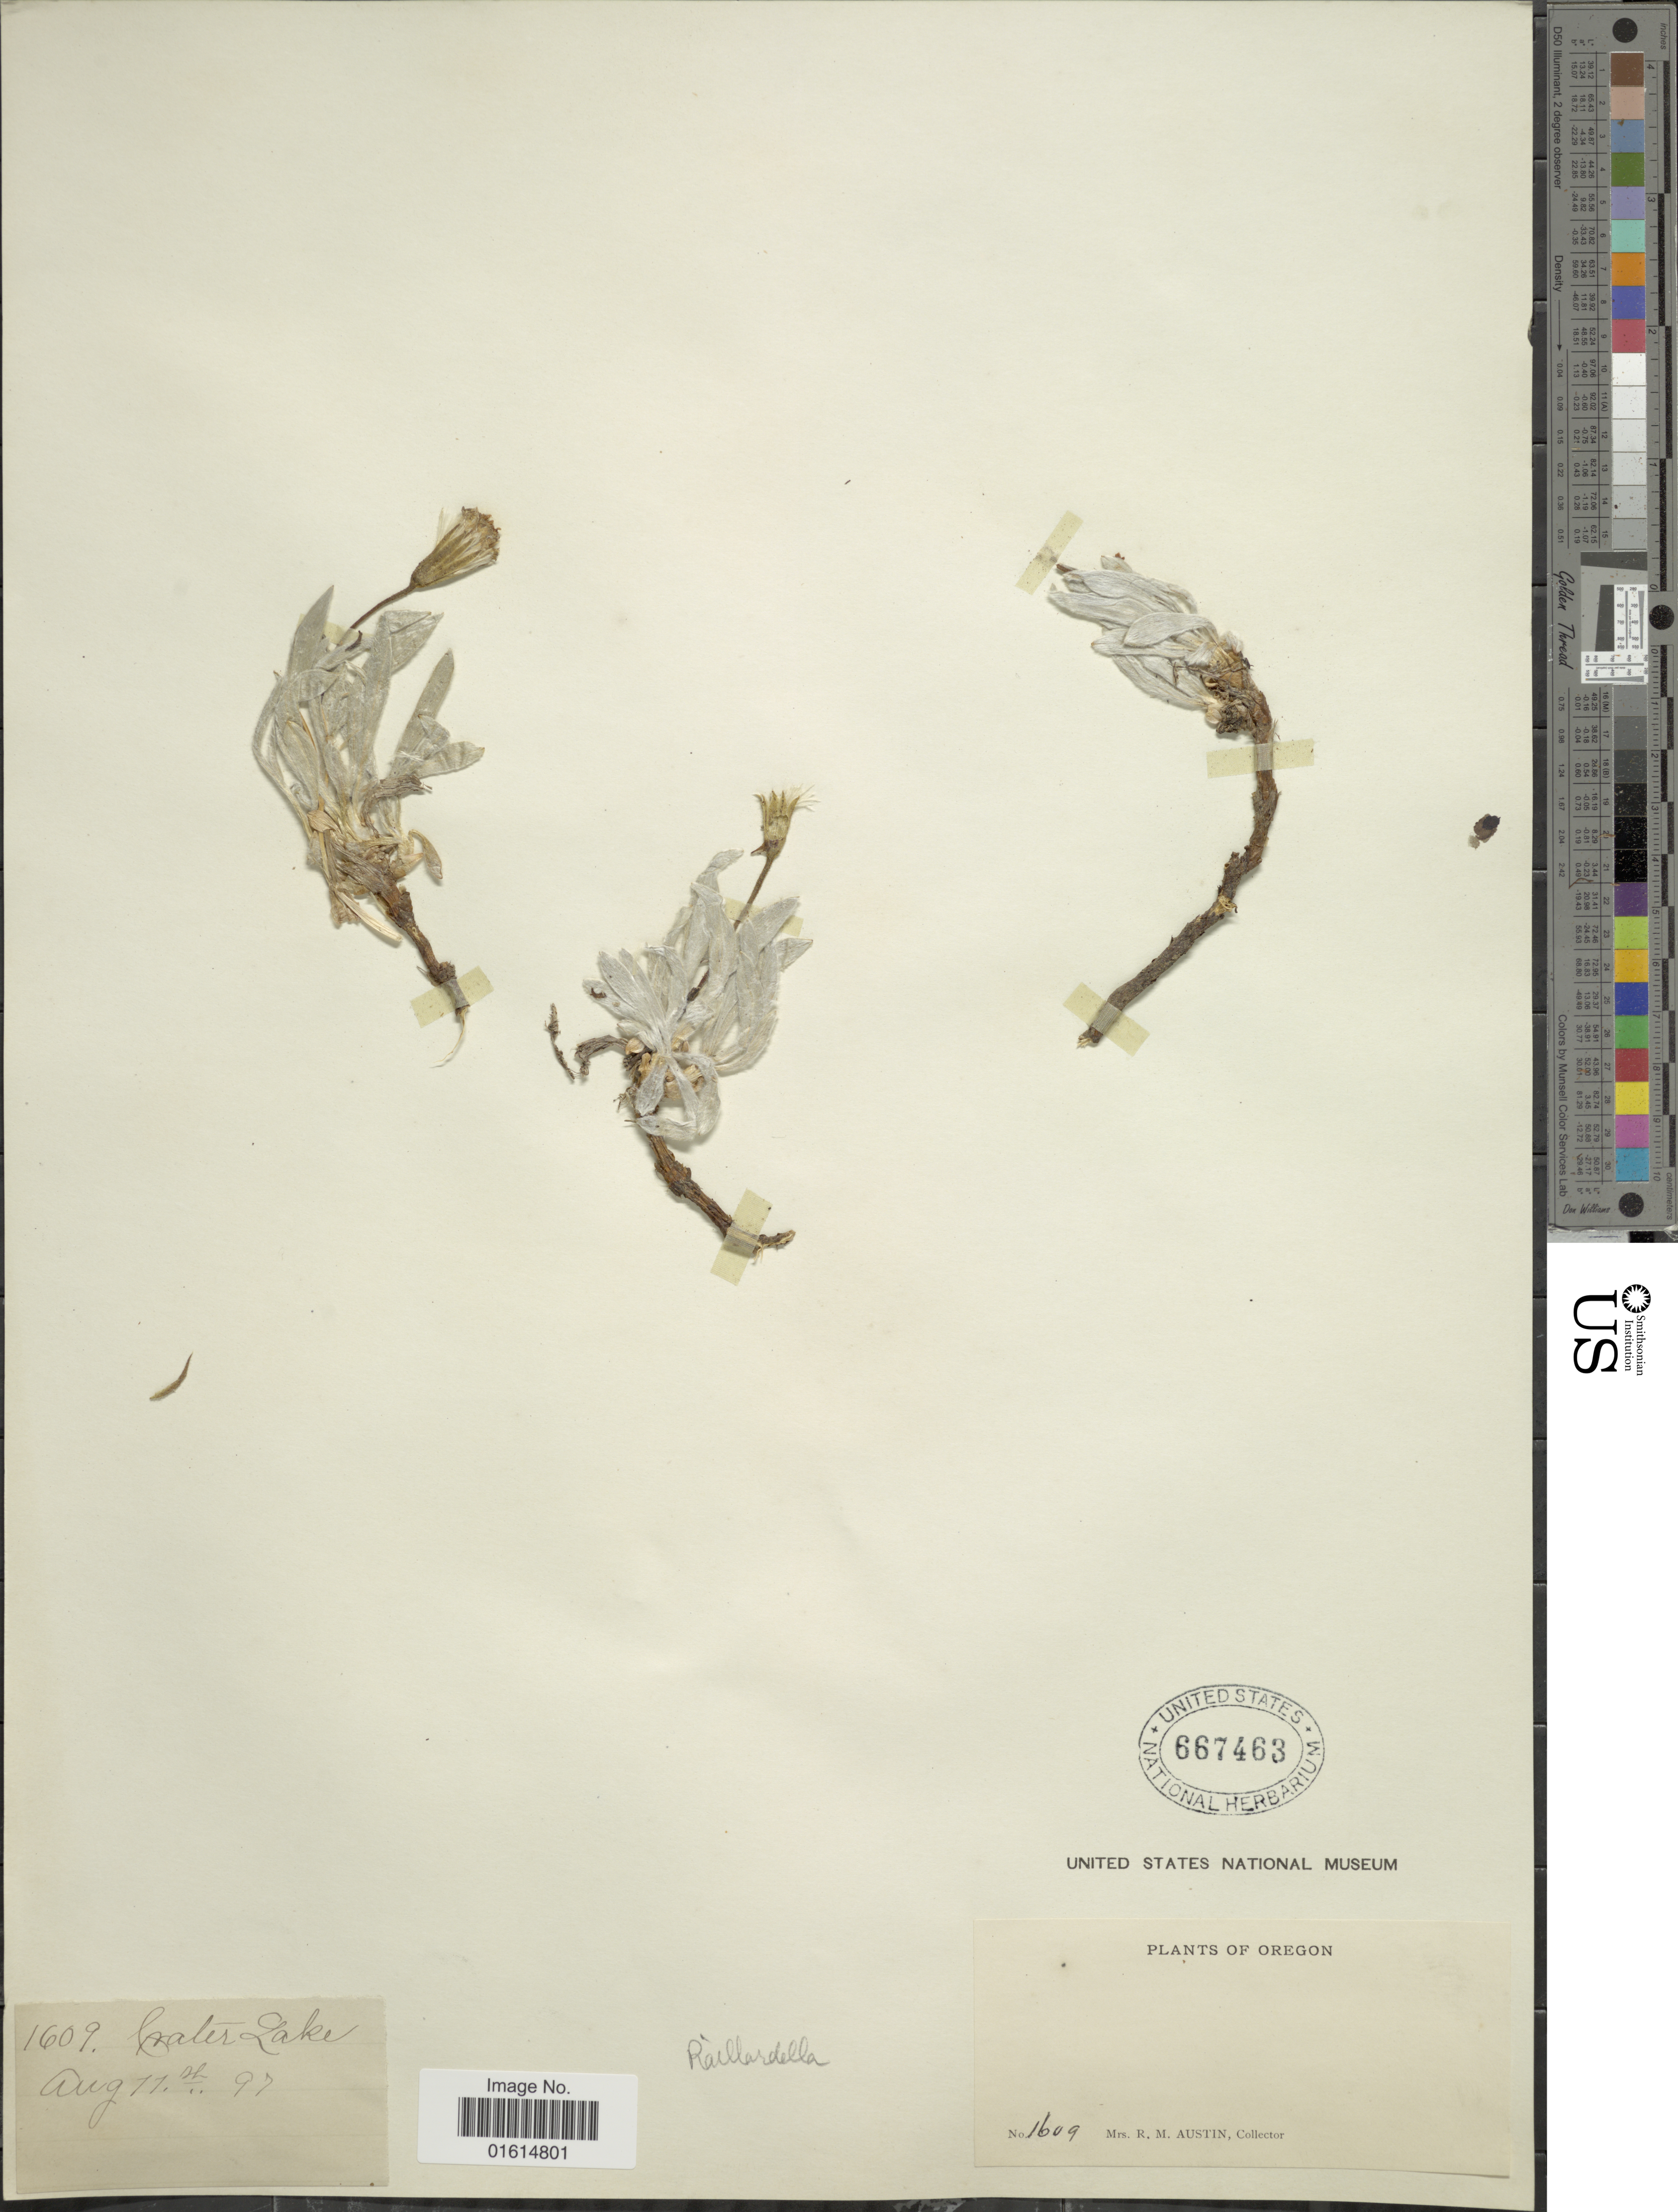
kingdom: Plantae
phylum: Tracheophyta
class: Magnoliopsida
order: Asterales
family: Asteraceae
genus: Raillardella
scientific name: Raillardella sp.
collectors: R. Austin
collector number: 1609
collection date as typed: Transcribed d/m/y: 11/8/97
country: United States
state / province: Oregon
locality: Crater Lake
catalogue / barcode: US 667463